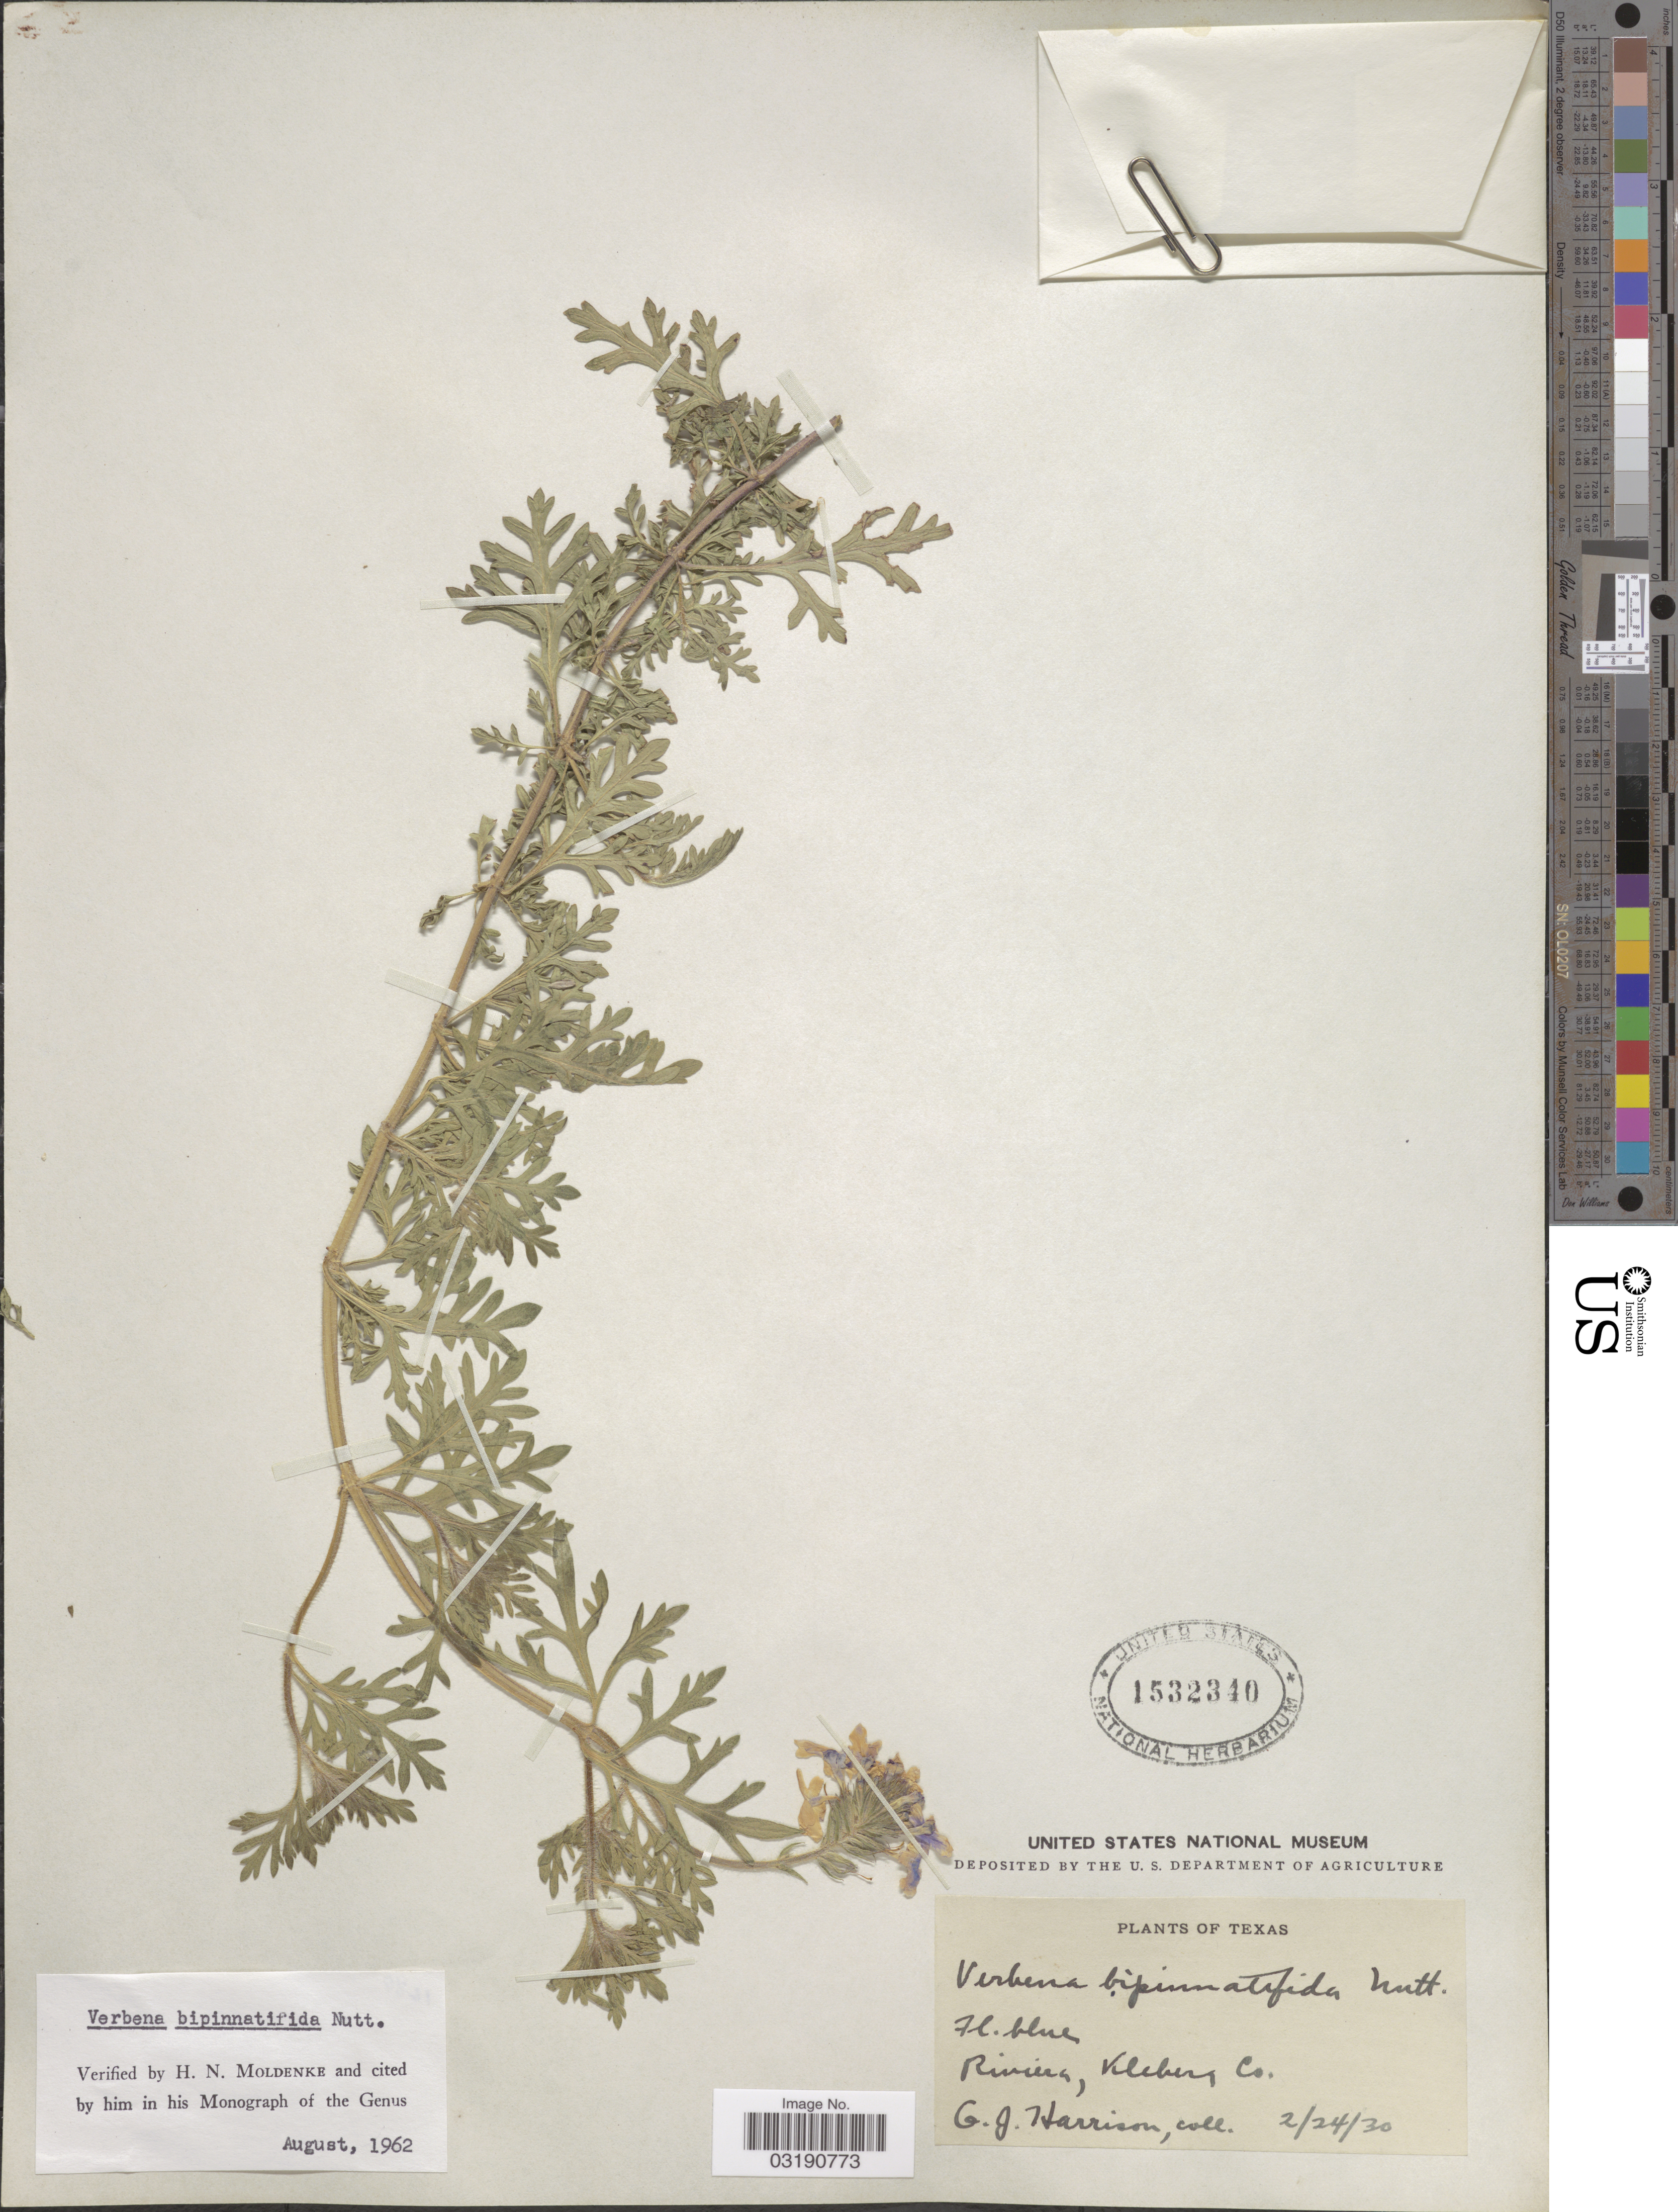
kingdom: Plantae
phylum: Tracheophyta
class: Magnoliopsida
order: Lamiales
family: Verbenaceae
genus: Verbena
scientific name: Verbena bipinnatifida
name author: (Schauer) Nutt.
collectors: G. J. Harrison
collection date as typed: Transcribed d/m/y: 24/2/30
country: United States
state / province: Texas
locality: Riviera, Kleberg Co.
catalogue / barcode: US 1532340